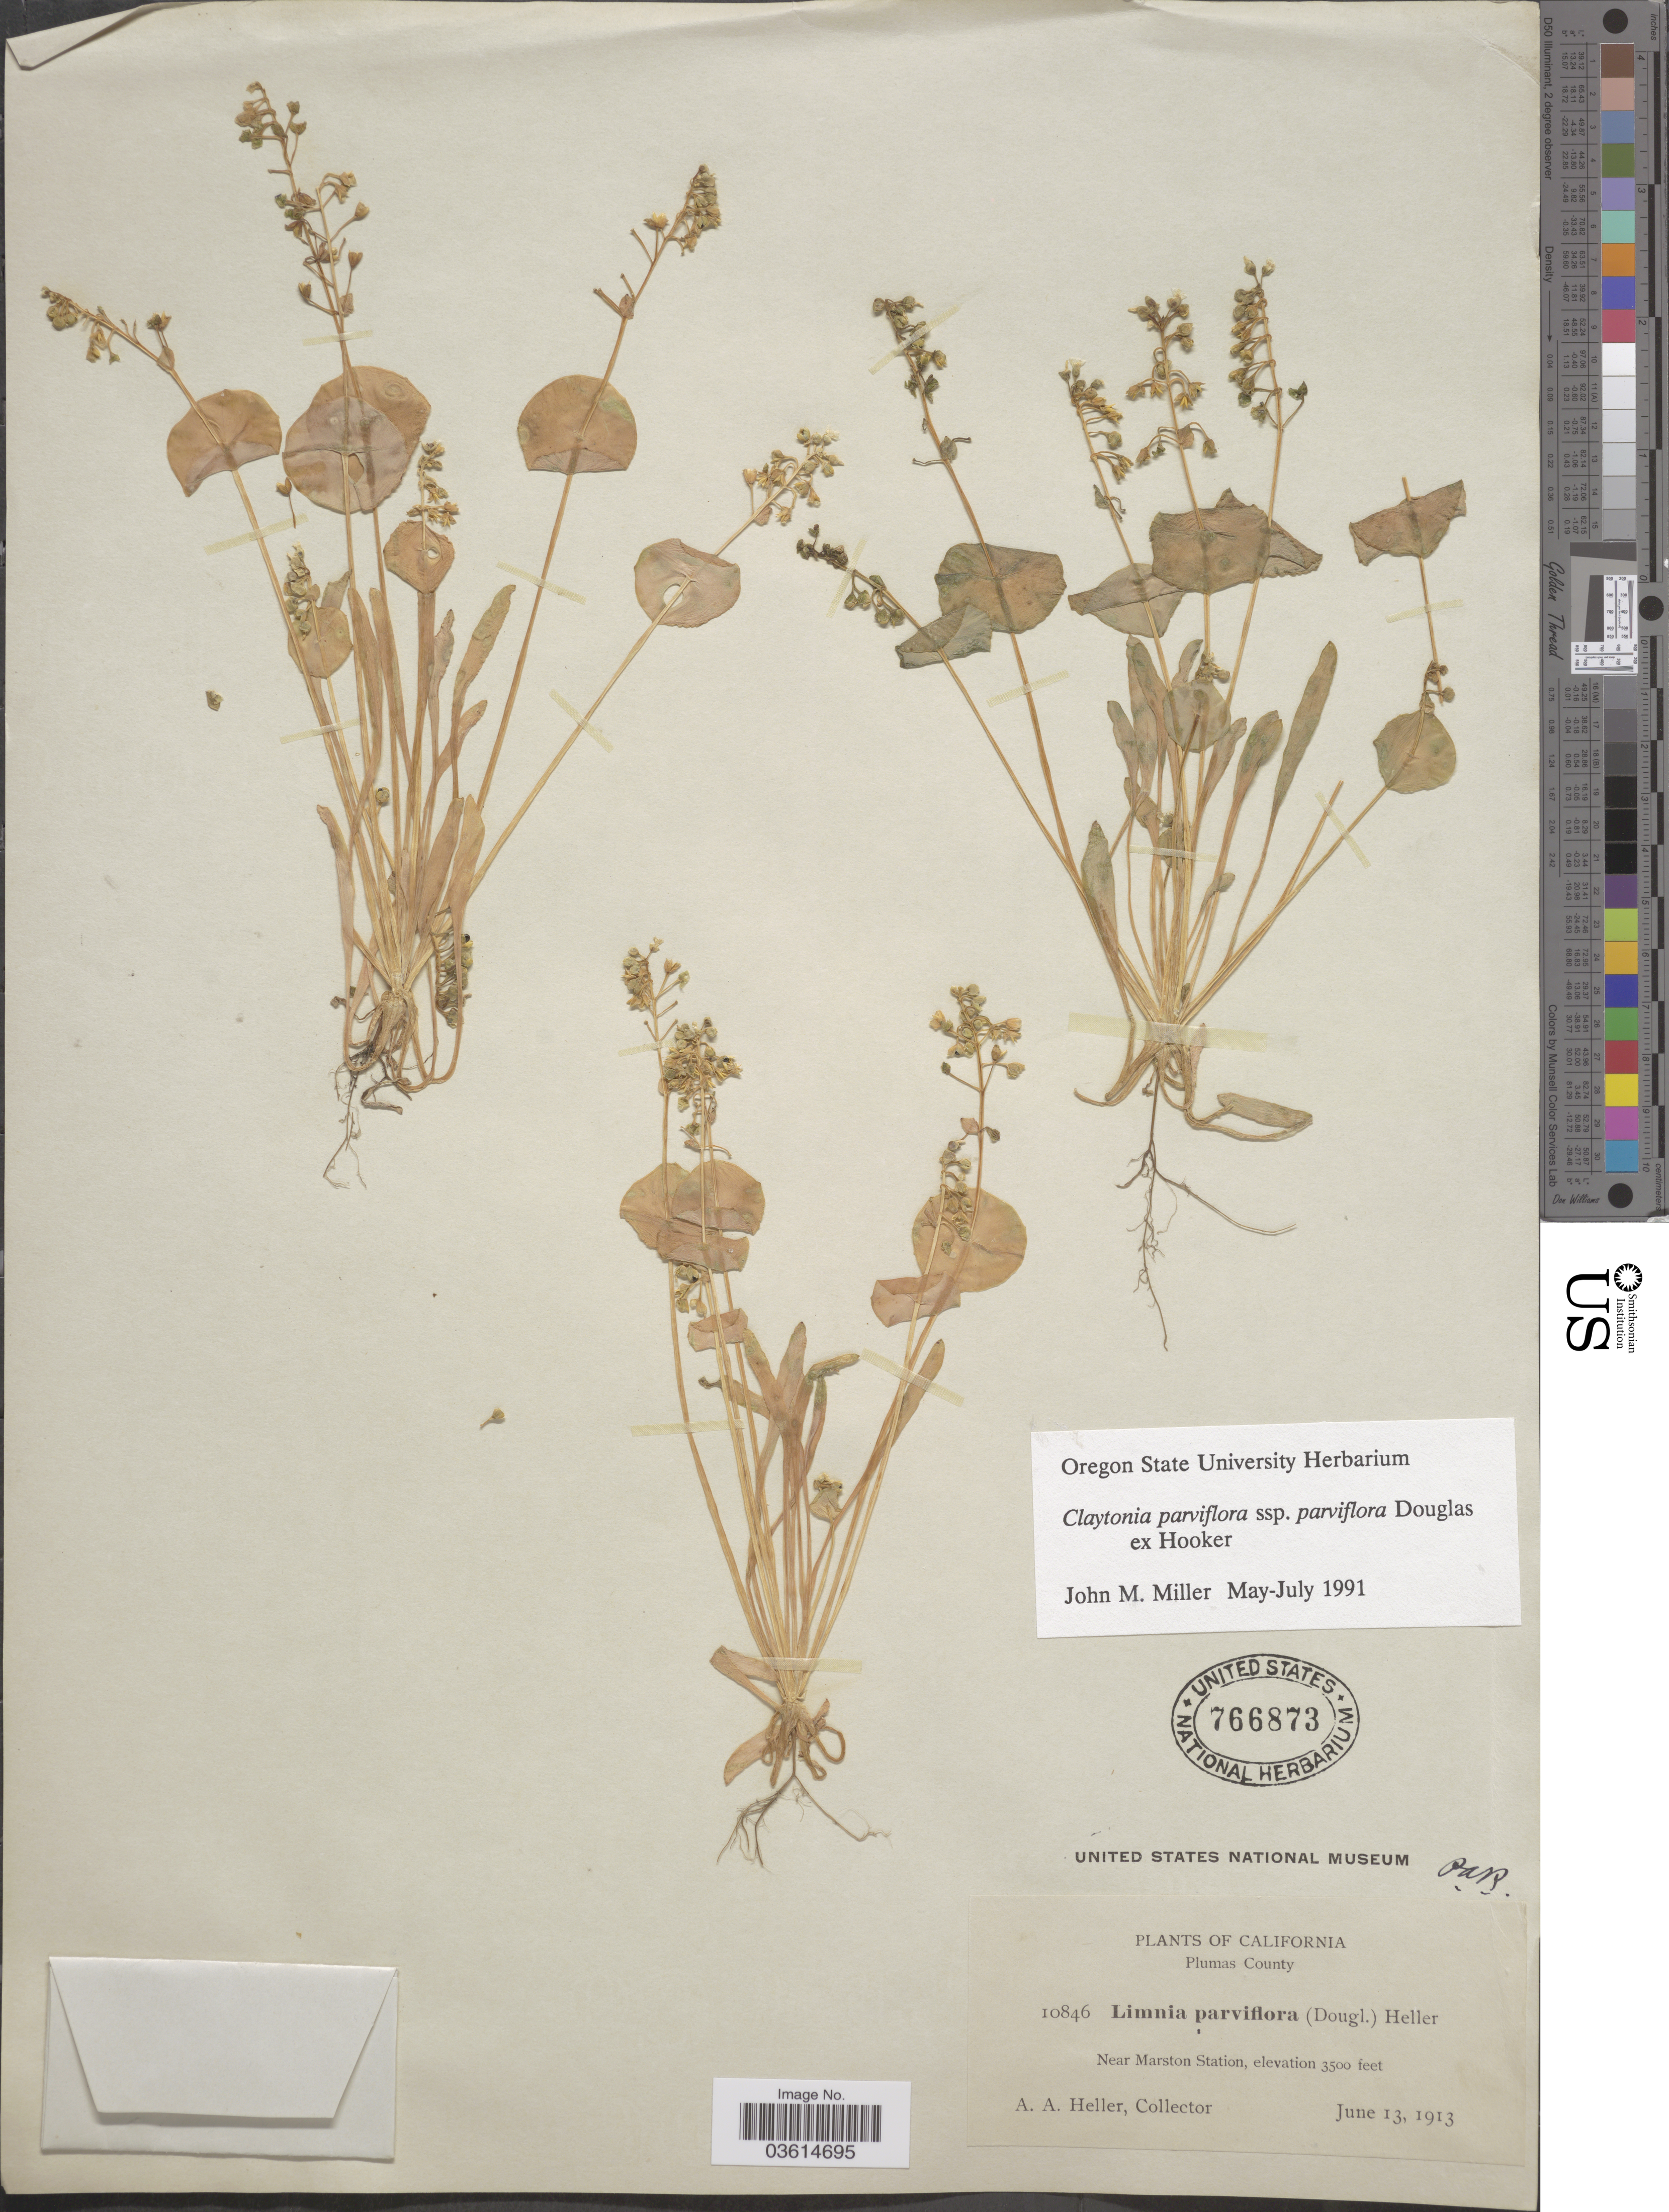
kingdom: Plantae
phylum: Tracheophyta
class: Magnoliopsida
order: Caryophyllales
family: Montiaceae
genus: Claytonia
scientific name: Claytonia parviflora subsp. parviflora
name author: Douglas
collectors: A. A. Heller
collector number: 10846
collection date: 1913-06-13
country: United States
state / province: California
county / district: Plumas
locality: Plumas County. Near Marston Station.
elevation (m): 1067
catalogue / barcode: US 766873